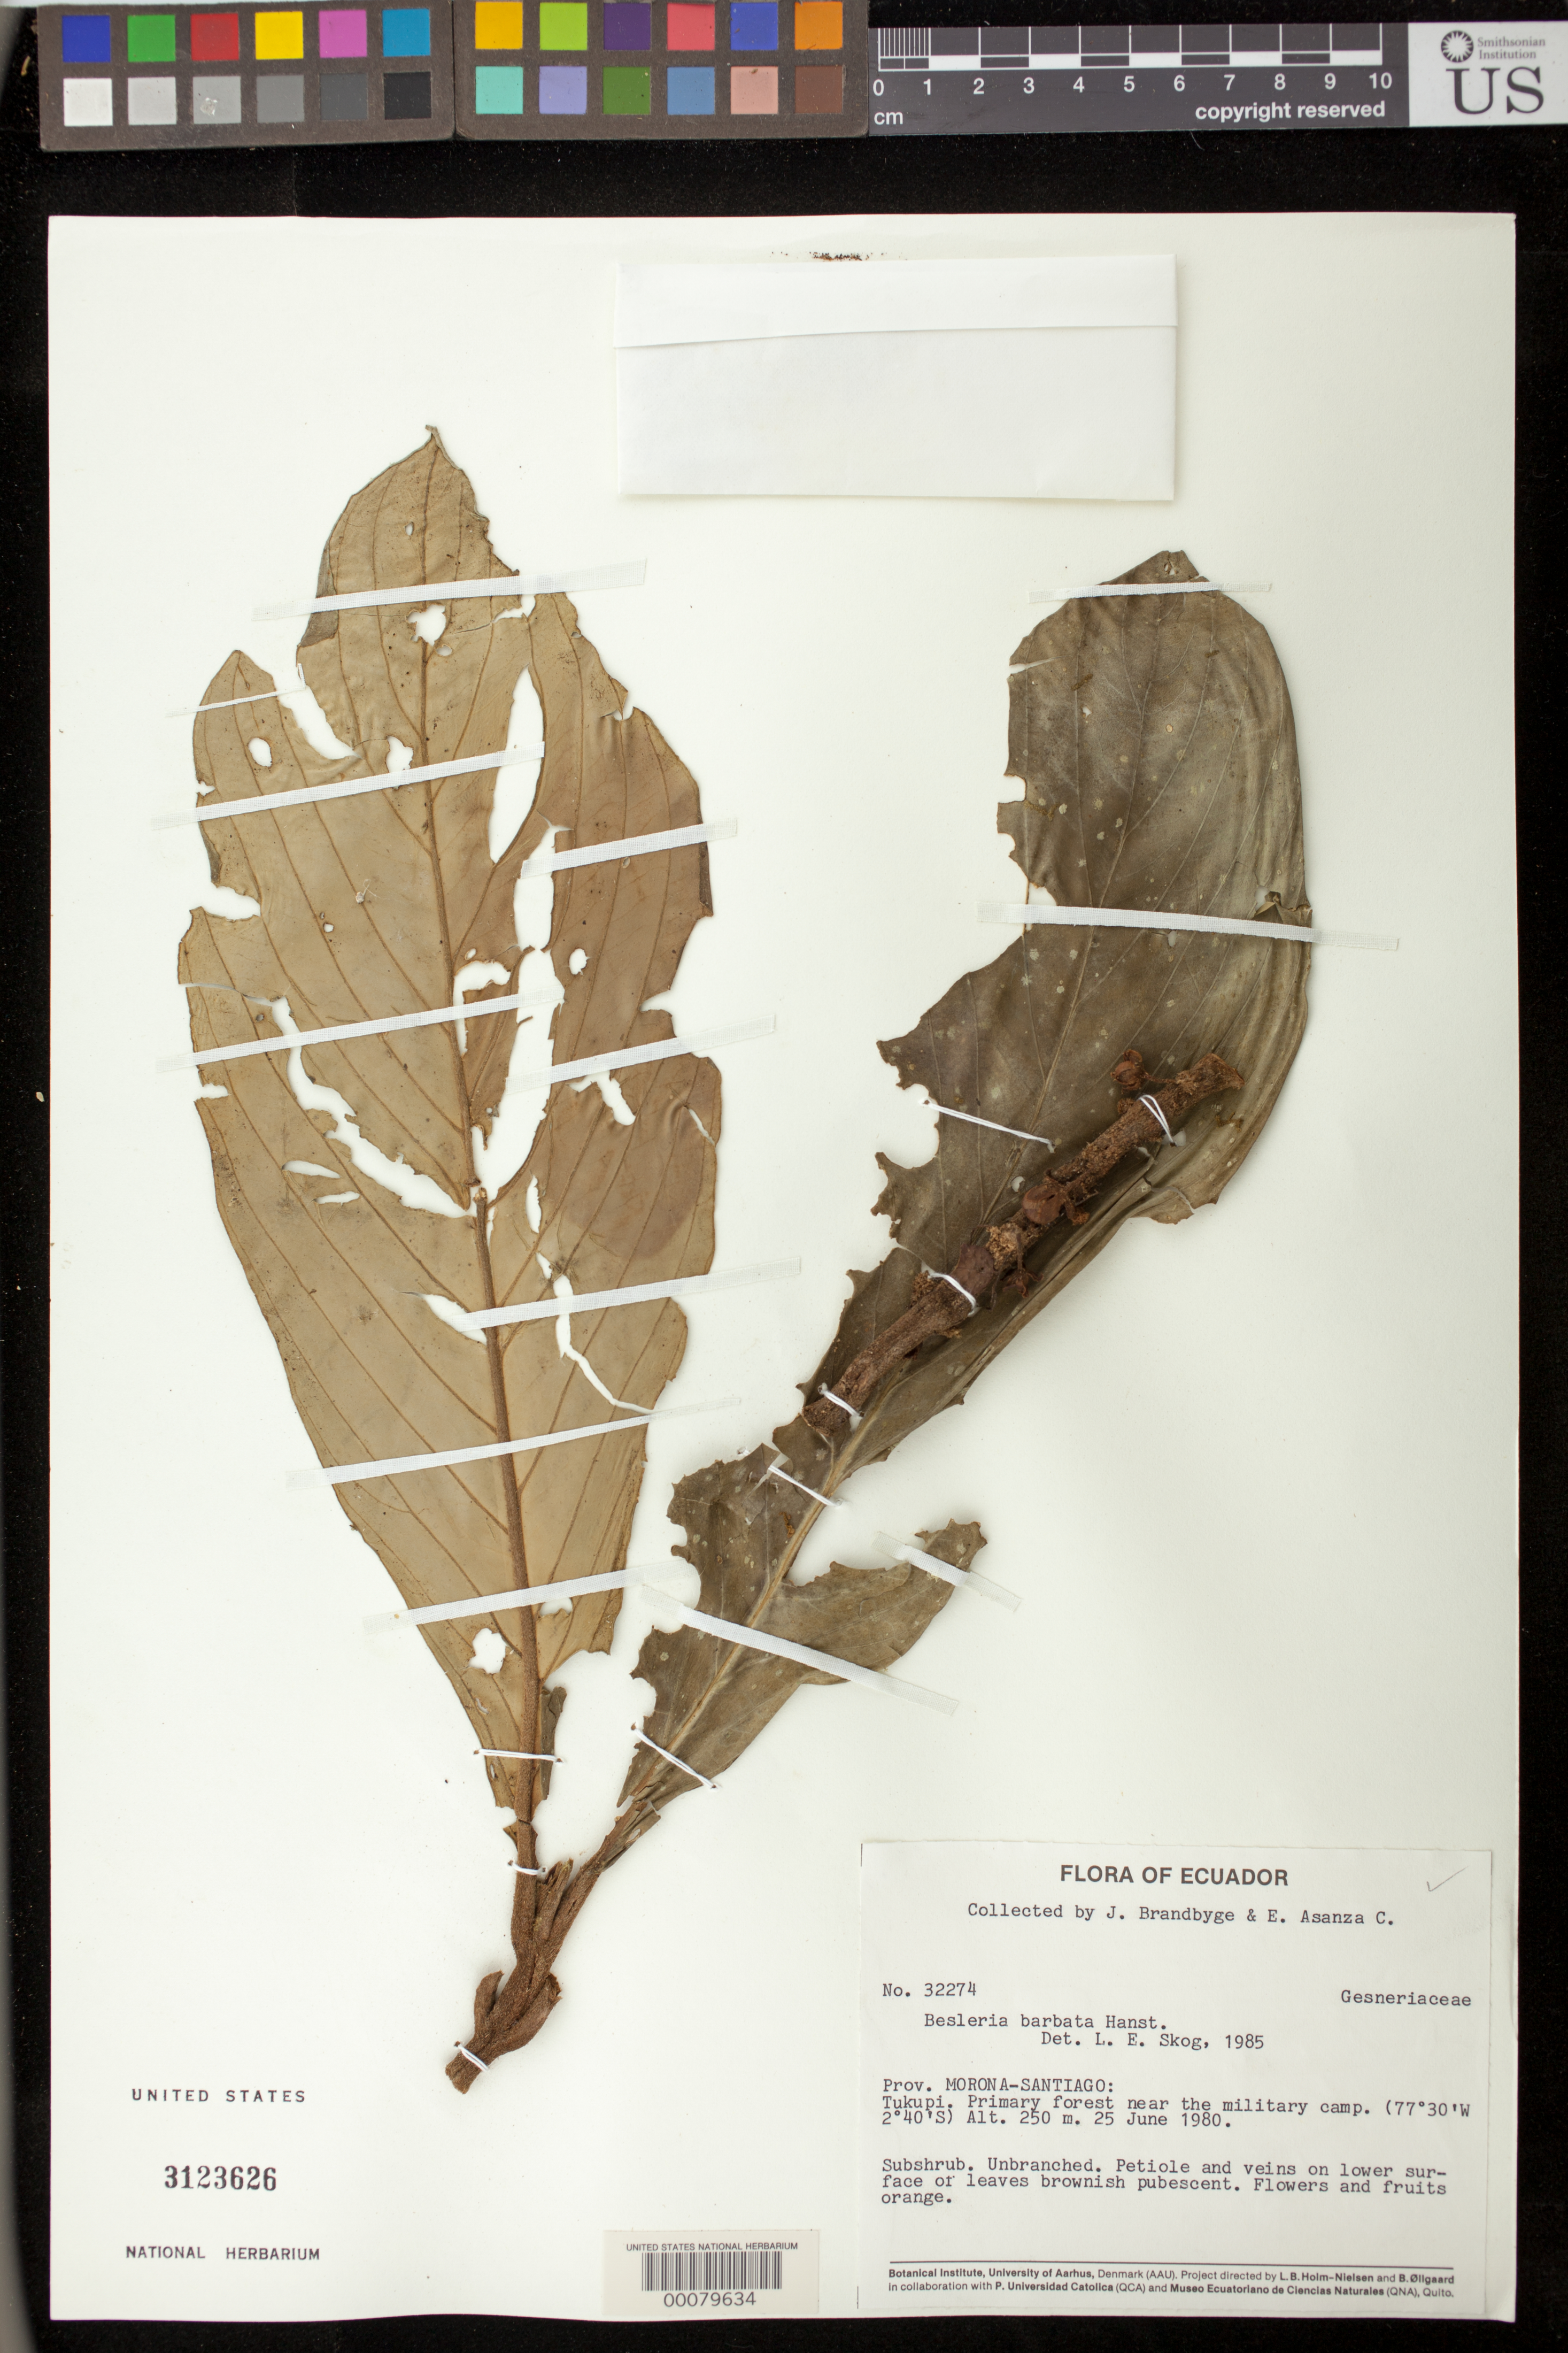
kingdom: Plantae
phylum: Tracheophyta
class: Magnoliopsida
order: Lamiales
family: Gesneriaceae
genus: Besleria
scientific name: Besleria barbata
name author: (Poepp.) Hanst.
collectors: J. Brandbyge & E. Asanza C.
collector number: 32274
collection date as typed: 25 Jun 1980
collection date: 1980-06-25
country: Ecuador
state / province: Morona-Santiago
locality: Tukupi, near the military camp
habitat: Primary forest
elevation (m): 250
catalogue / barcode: US 3123626